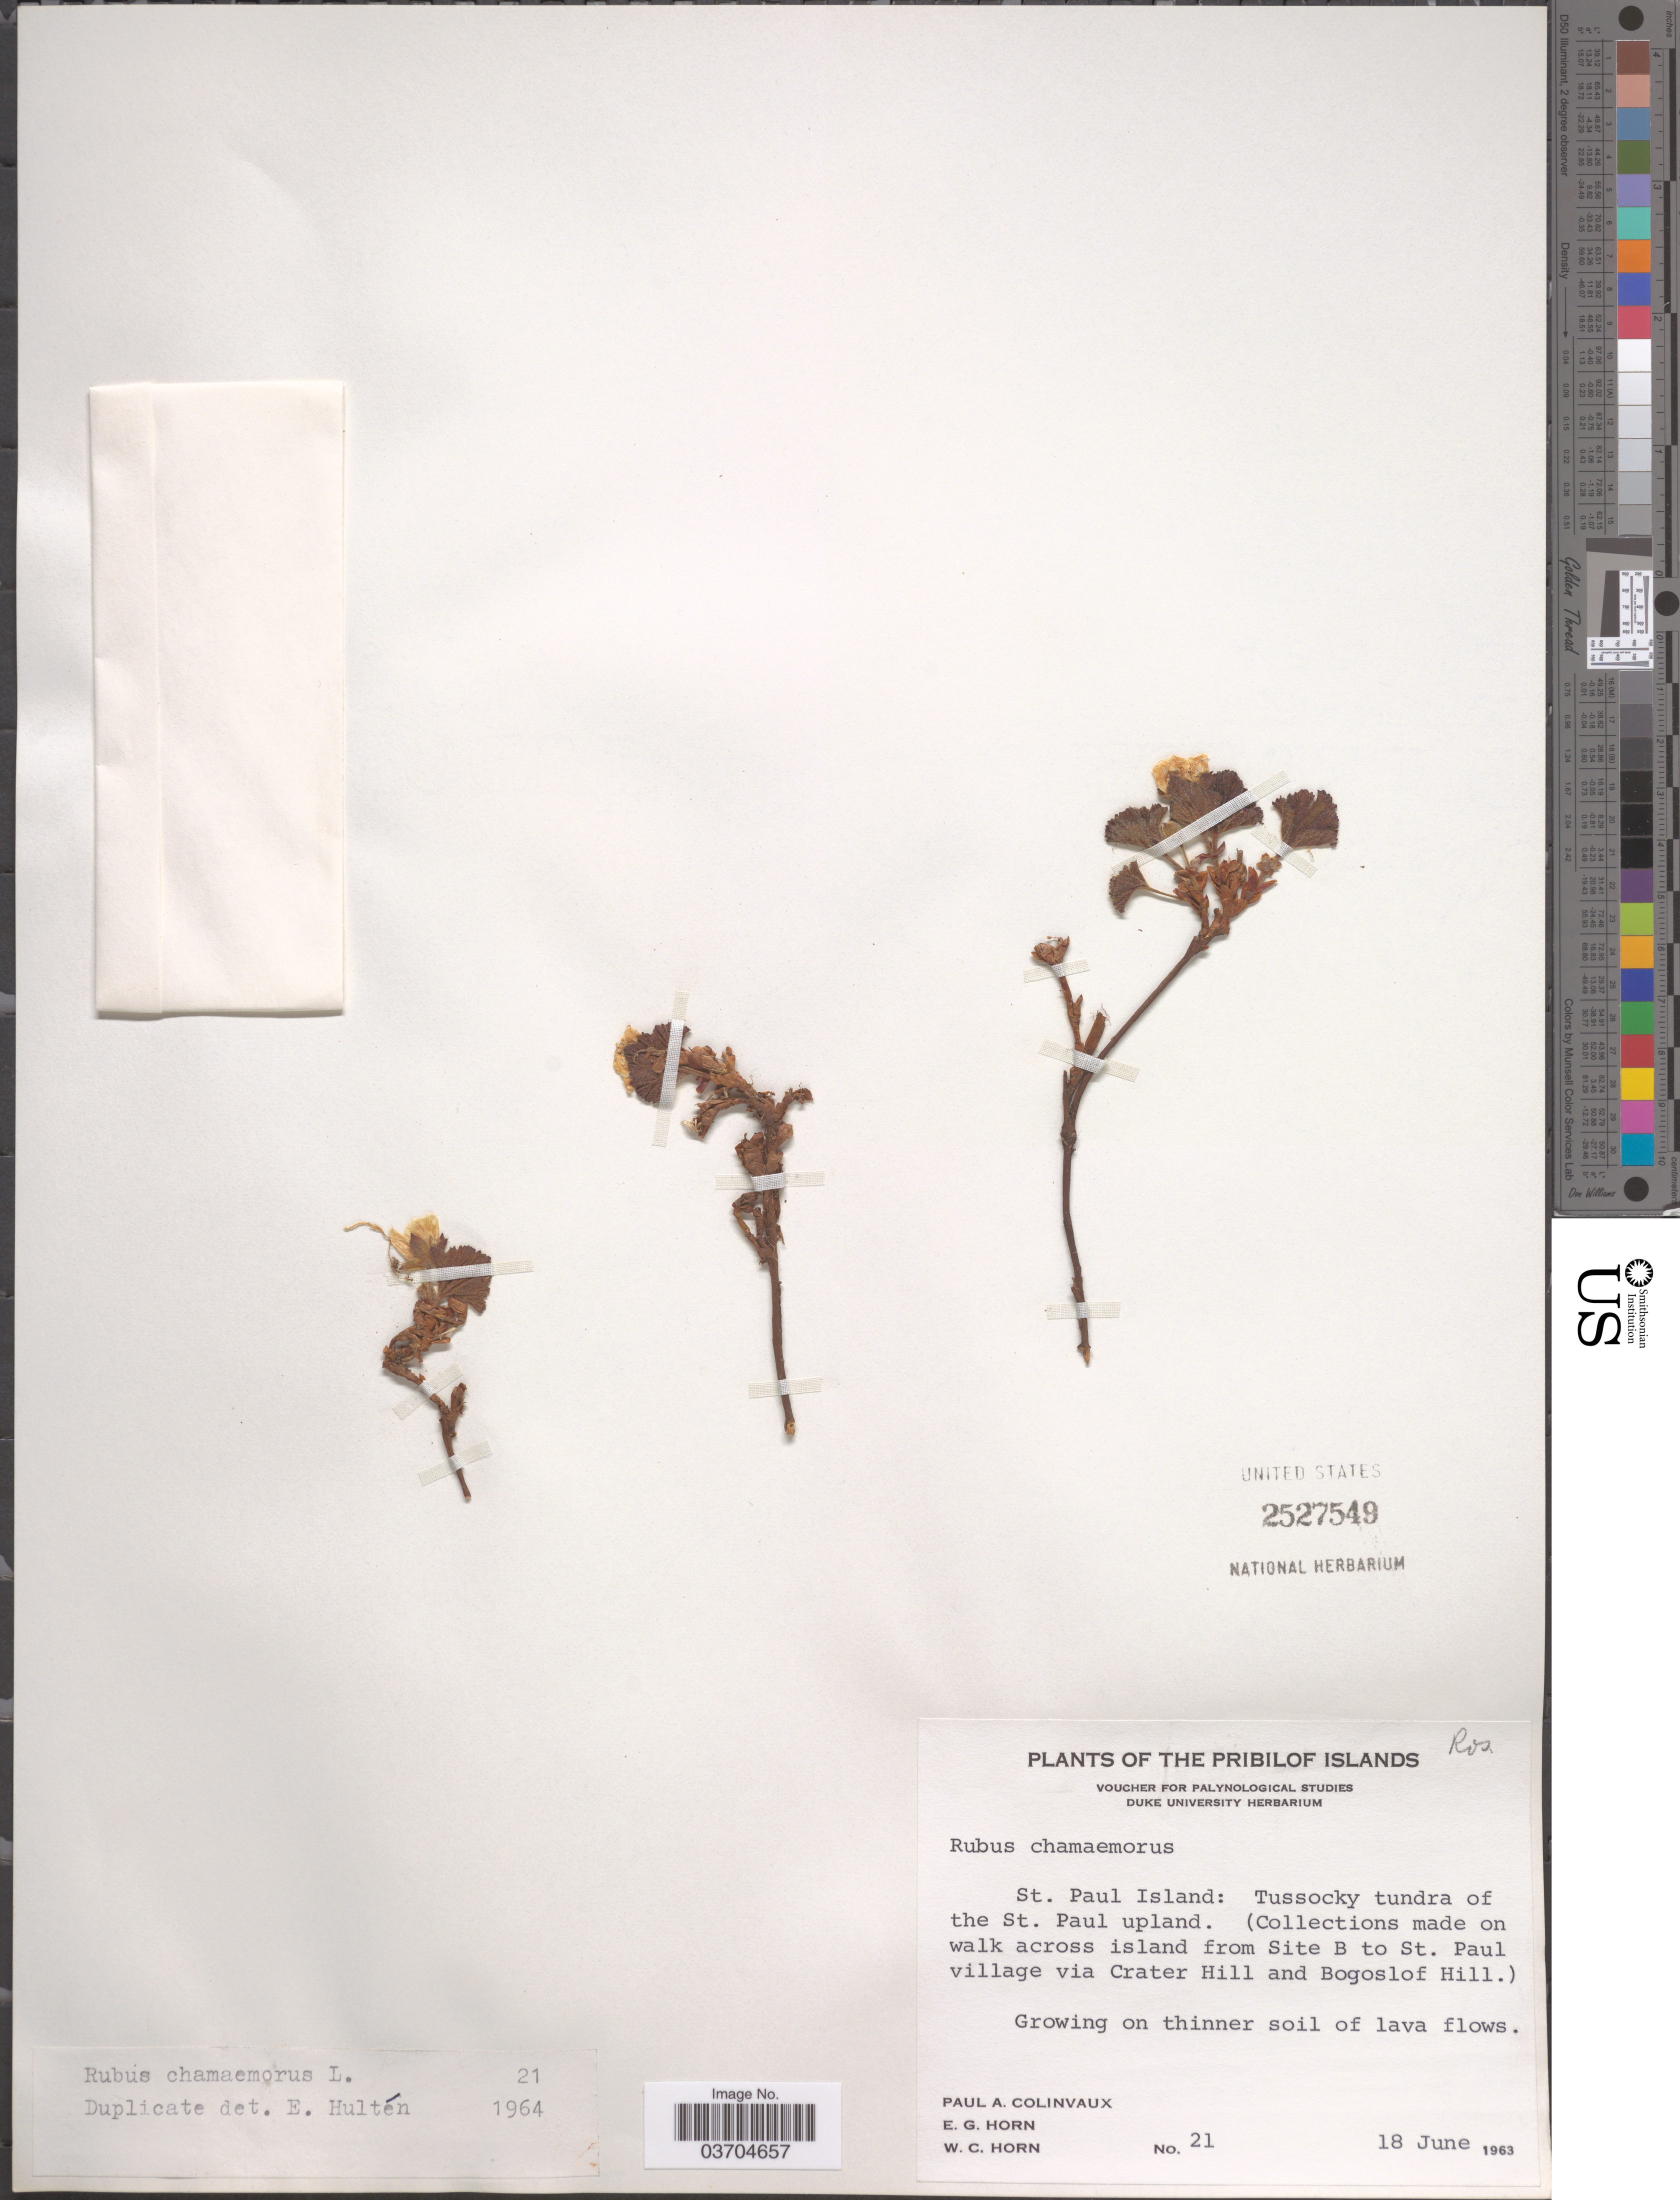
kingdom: Plantae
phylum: Tracheophyta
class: Magnoliopsida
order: Rosales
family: Rosaceae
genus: Rubus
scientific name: Rubus chamaemorus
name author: L.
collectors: P. Colinvaux, E. Horn & W. Horn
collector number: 21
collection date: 1963-06-18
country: United States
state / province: Alaska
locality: The Pribilof Islands. St. Paul Island: Tussocky tundra of the St. Paul upland. (On walk across island from Site B to St. Paul village via Crater Hill and Bogoslof Hill.).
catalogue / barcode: US 2527549